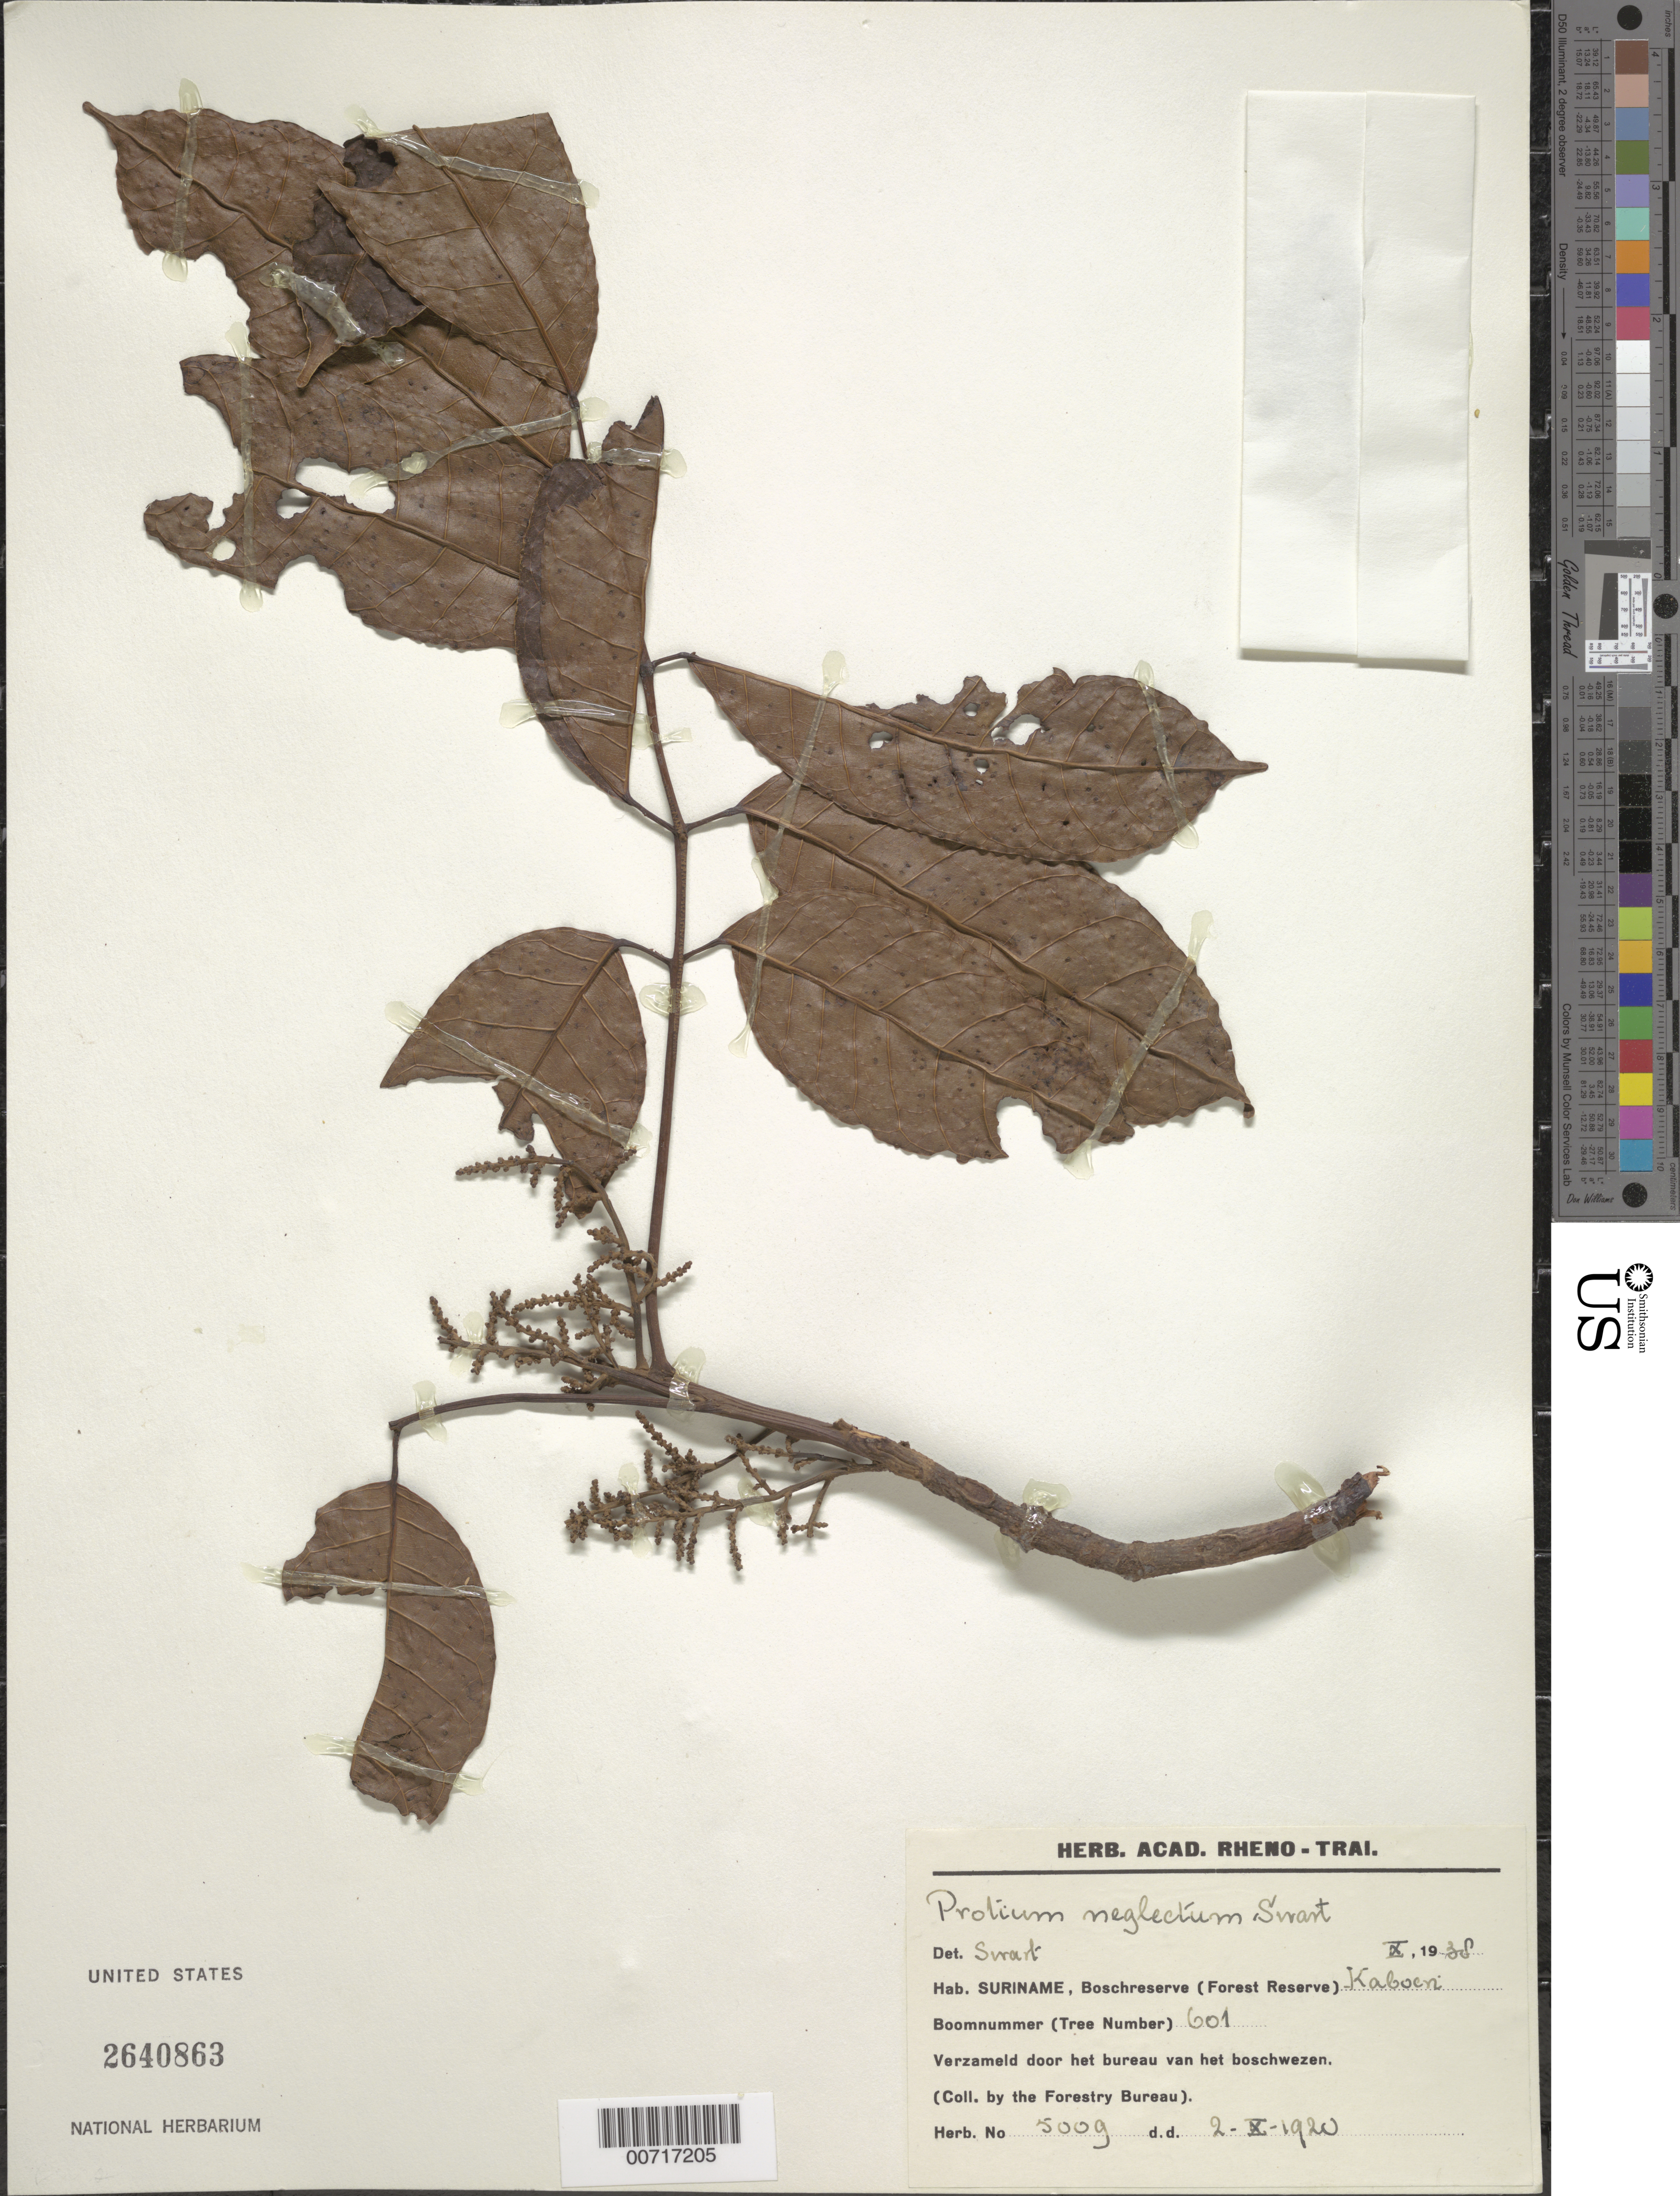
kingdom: Plantae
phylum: Tracheophyta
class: Magnoliopsida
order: Sapindales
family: Burseraceae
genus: Protium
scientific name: Protium neglectum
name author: Swart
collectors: Forestry Bureau-Surinam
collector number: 500 g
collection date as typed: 2-Oct-20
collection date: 1920-10-02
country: Suriname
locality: Kaboerie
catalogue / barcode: US 2640863